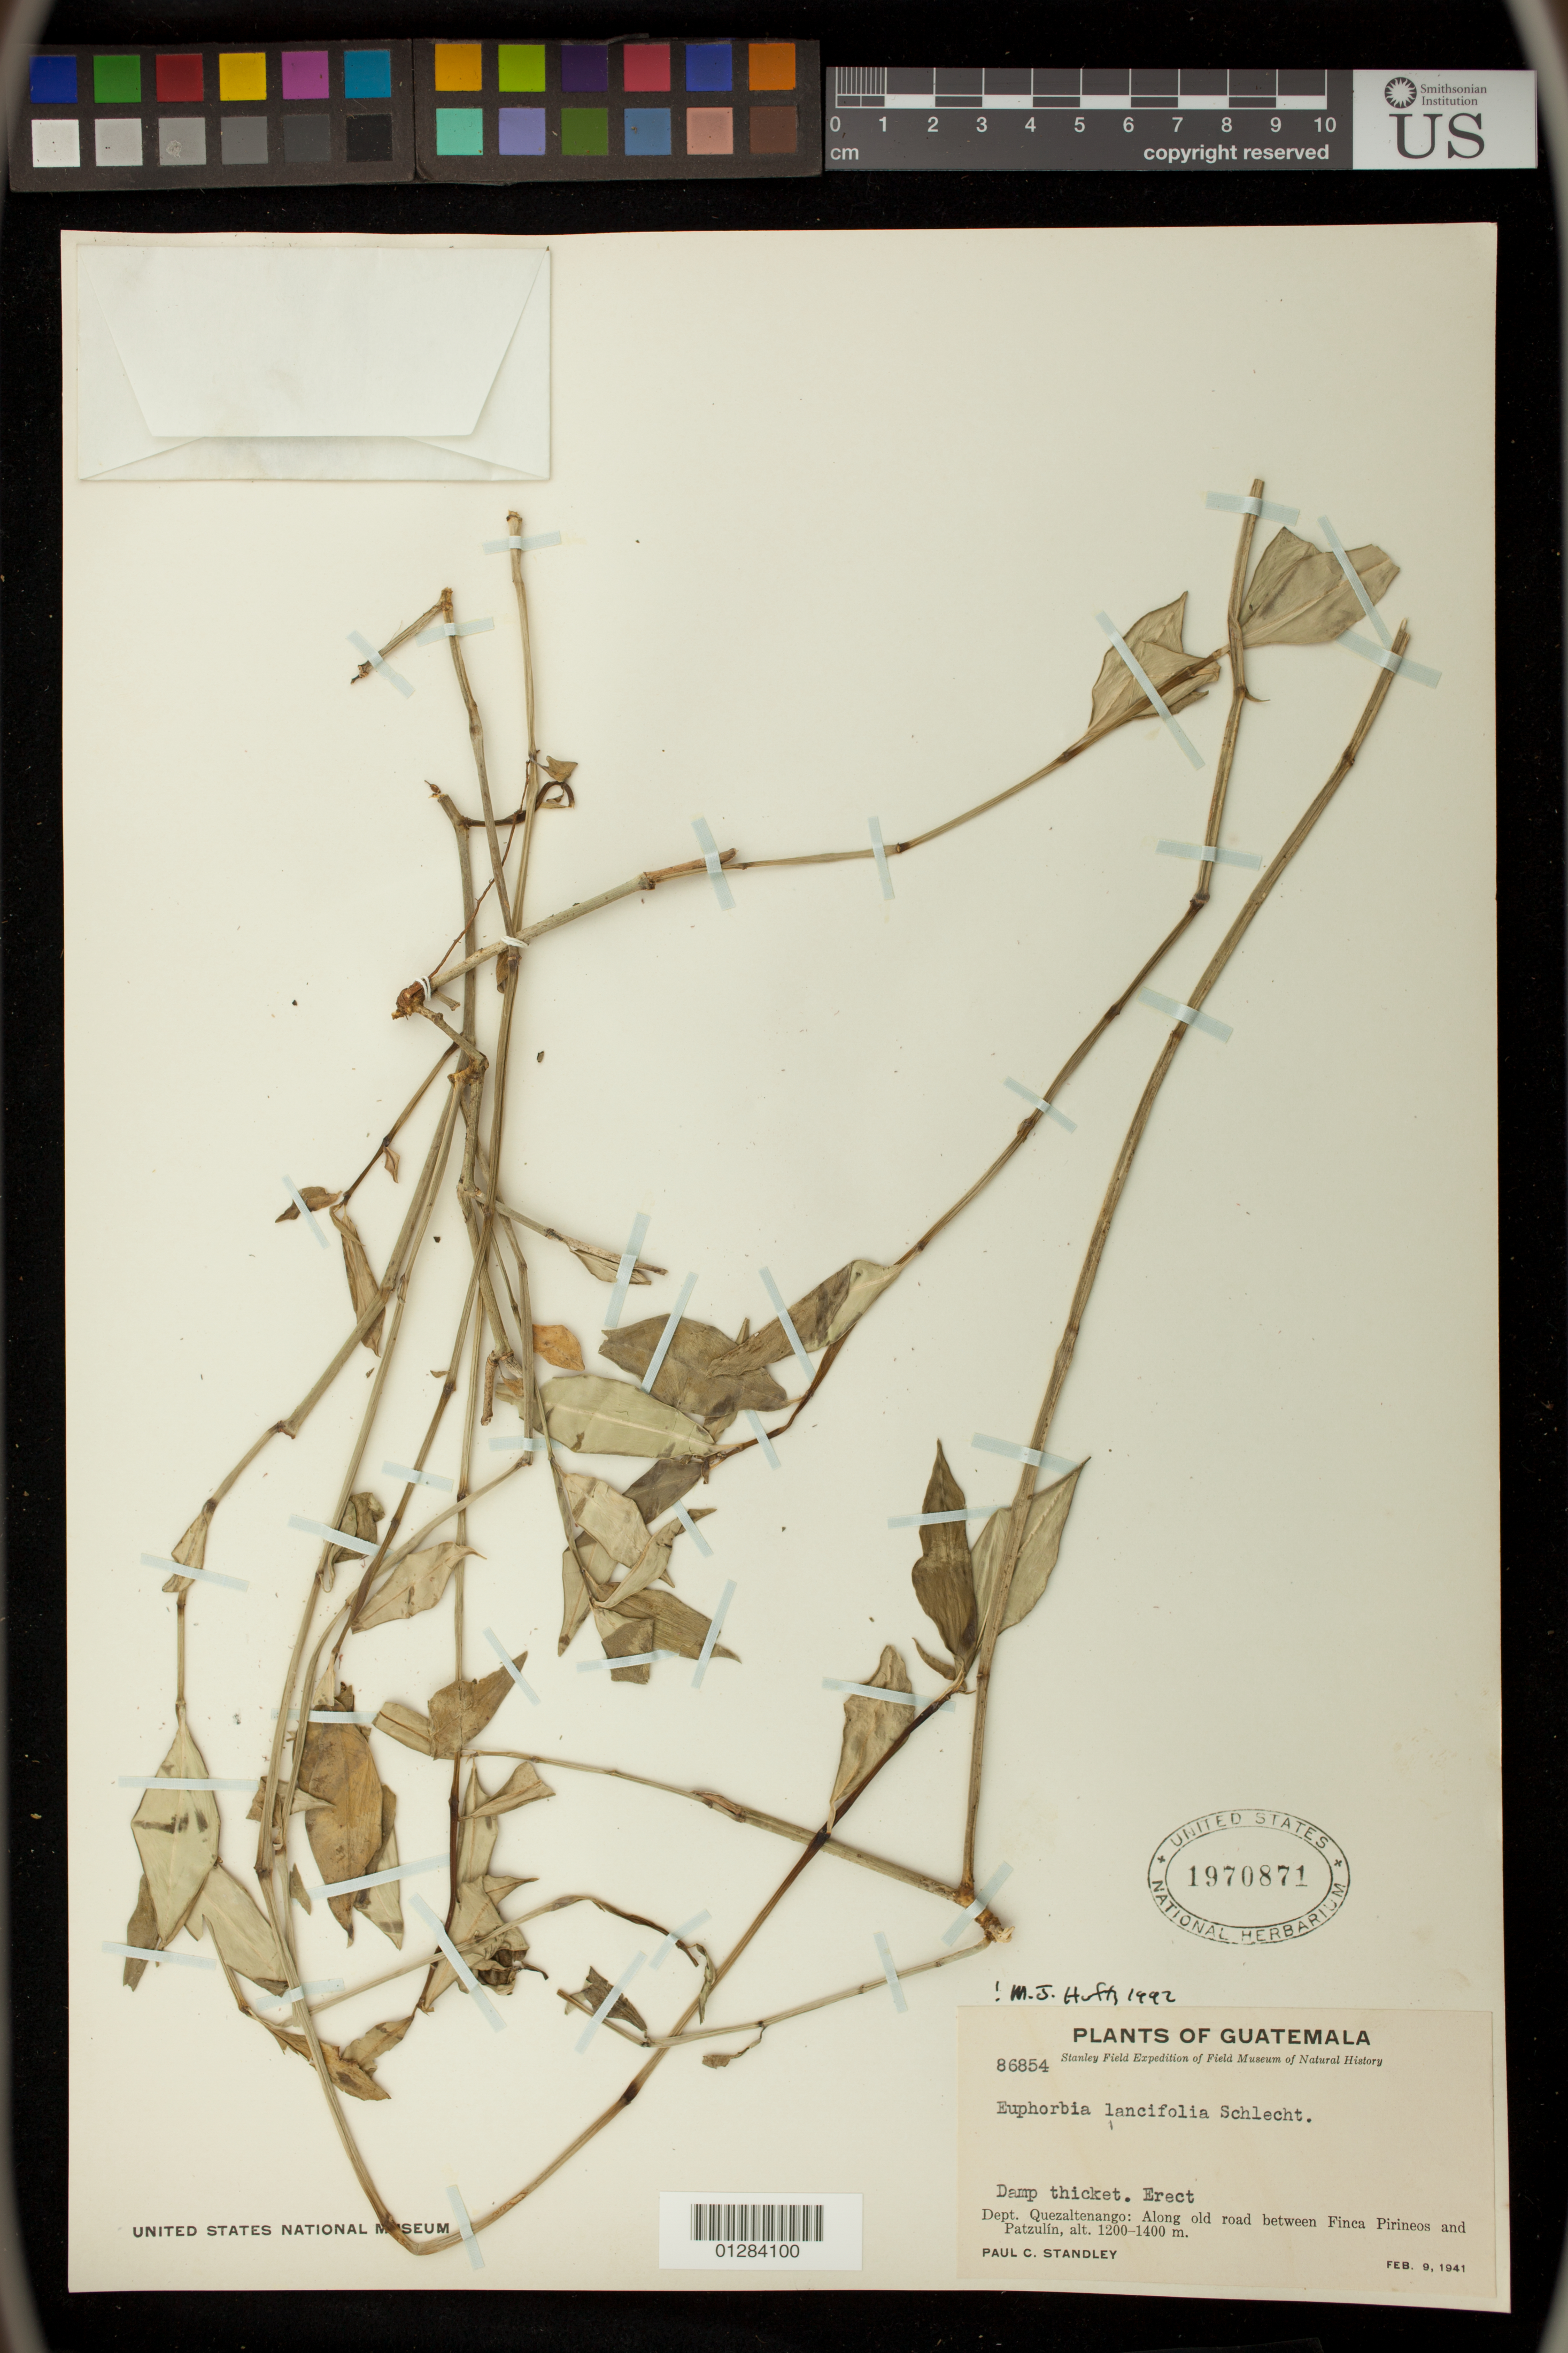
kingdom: Plantae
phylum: Tracheophyta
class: Magnoliopsida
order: Malpighiales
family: Euphorbiaceae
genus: Euphorbia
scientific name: Euphorbia lancifolia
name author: Schltdl.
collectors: P. C. Standley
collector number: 86954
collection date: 1941-02-09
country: Guatemala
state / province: Quetzaltenango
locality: Along old road between Finca Pirineos and Patzulin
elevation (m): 1200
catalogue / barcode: US 1970871